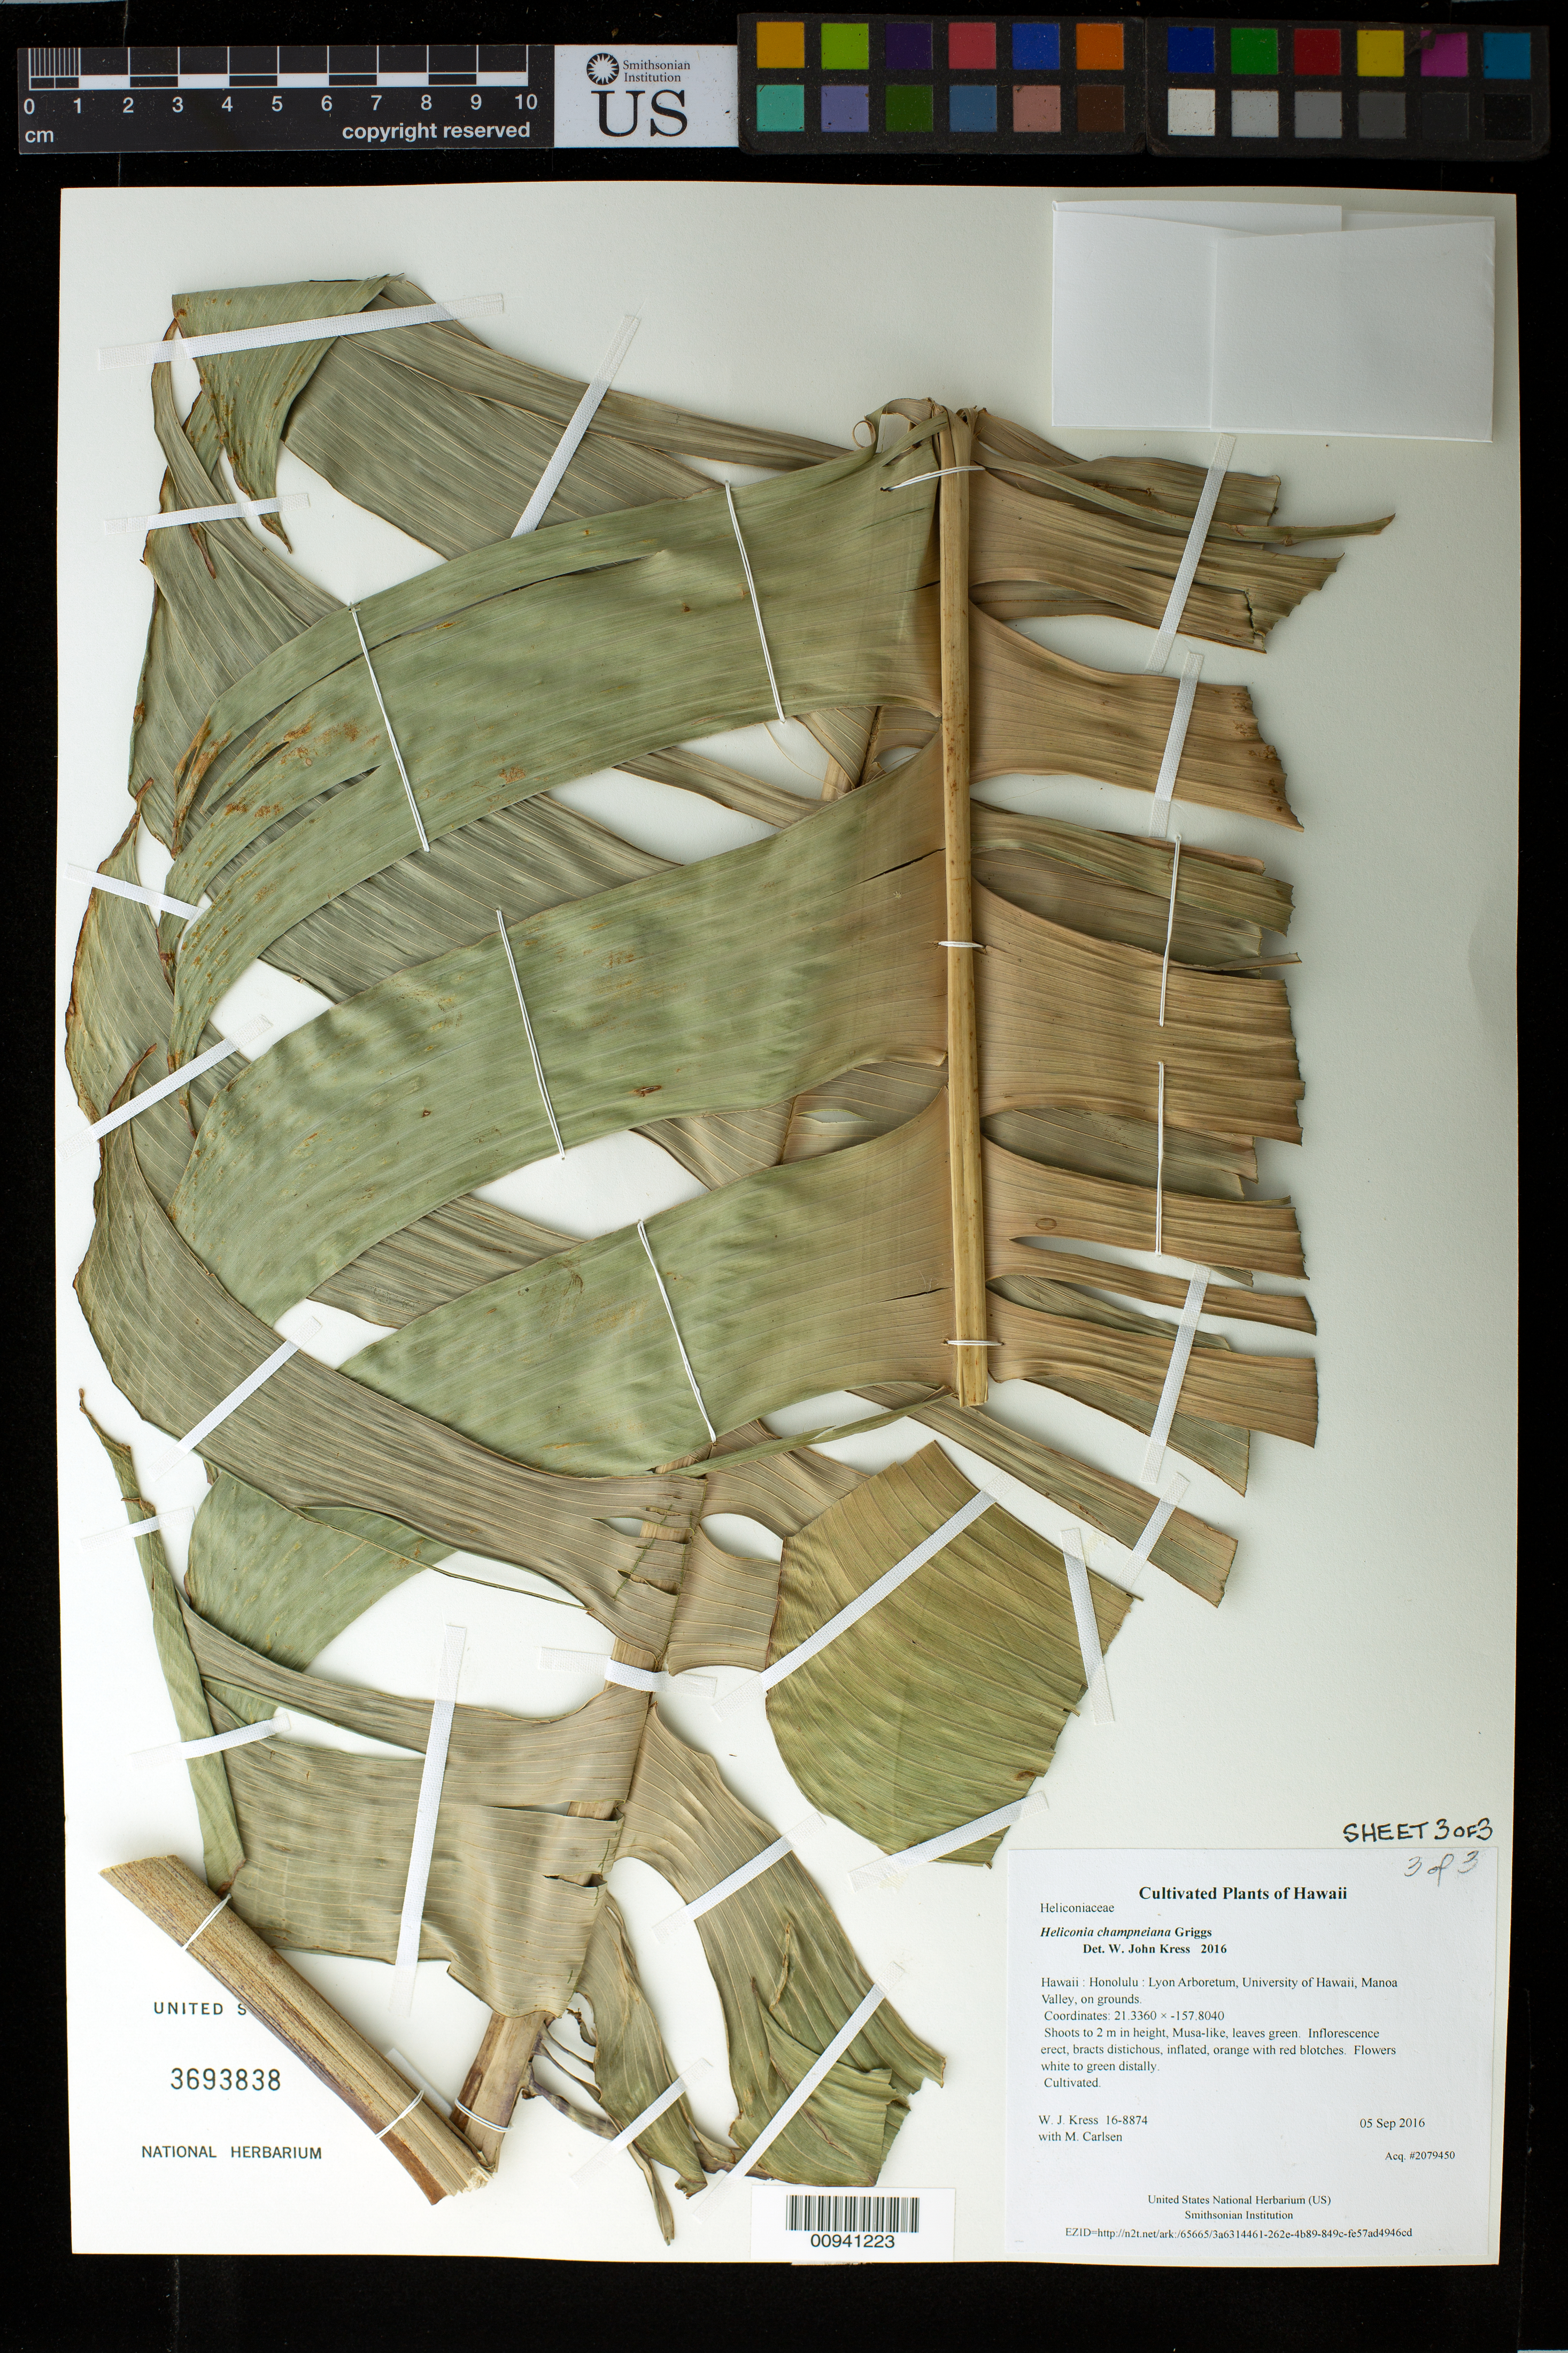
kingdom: Plantae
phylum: Tracheophyta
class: Liliopsida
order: Zingiberales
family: Heliconiaceae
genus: Heliconia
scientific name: Heliconia champneiana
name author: R.F. Griggs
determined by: Kress, W. J., (US), Smithsonian Institution - National Museum of Natural History (UNITED STATES)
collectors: W. J. Kress & M. M. Carlsen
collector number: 16-8874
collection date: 2016-09-05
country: United States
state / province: Hawaii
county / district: Honolulu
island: Oahu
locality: Lyon Arboretum, University of Hawaii, Manoa Valley, on grounds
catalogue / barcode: US 3693838